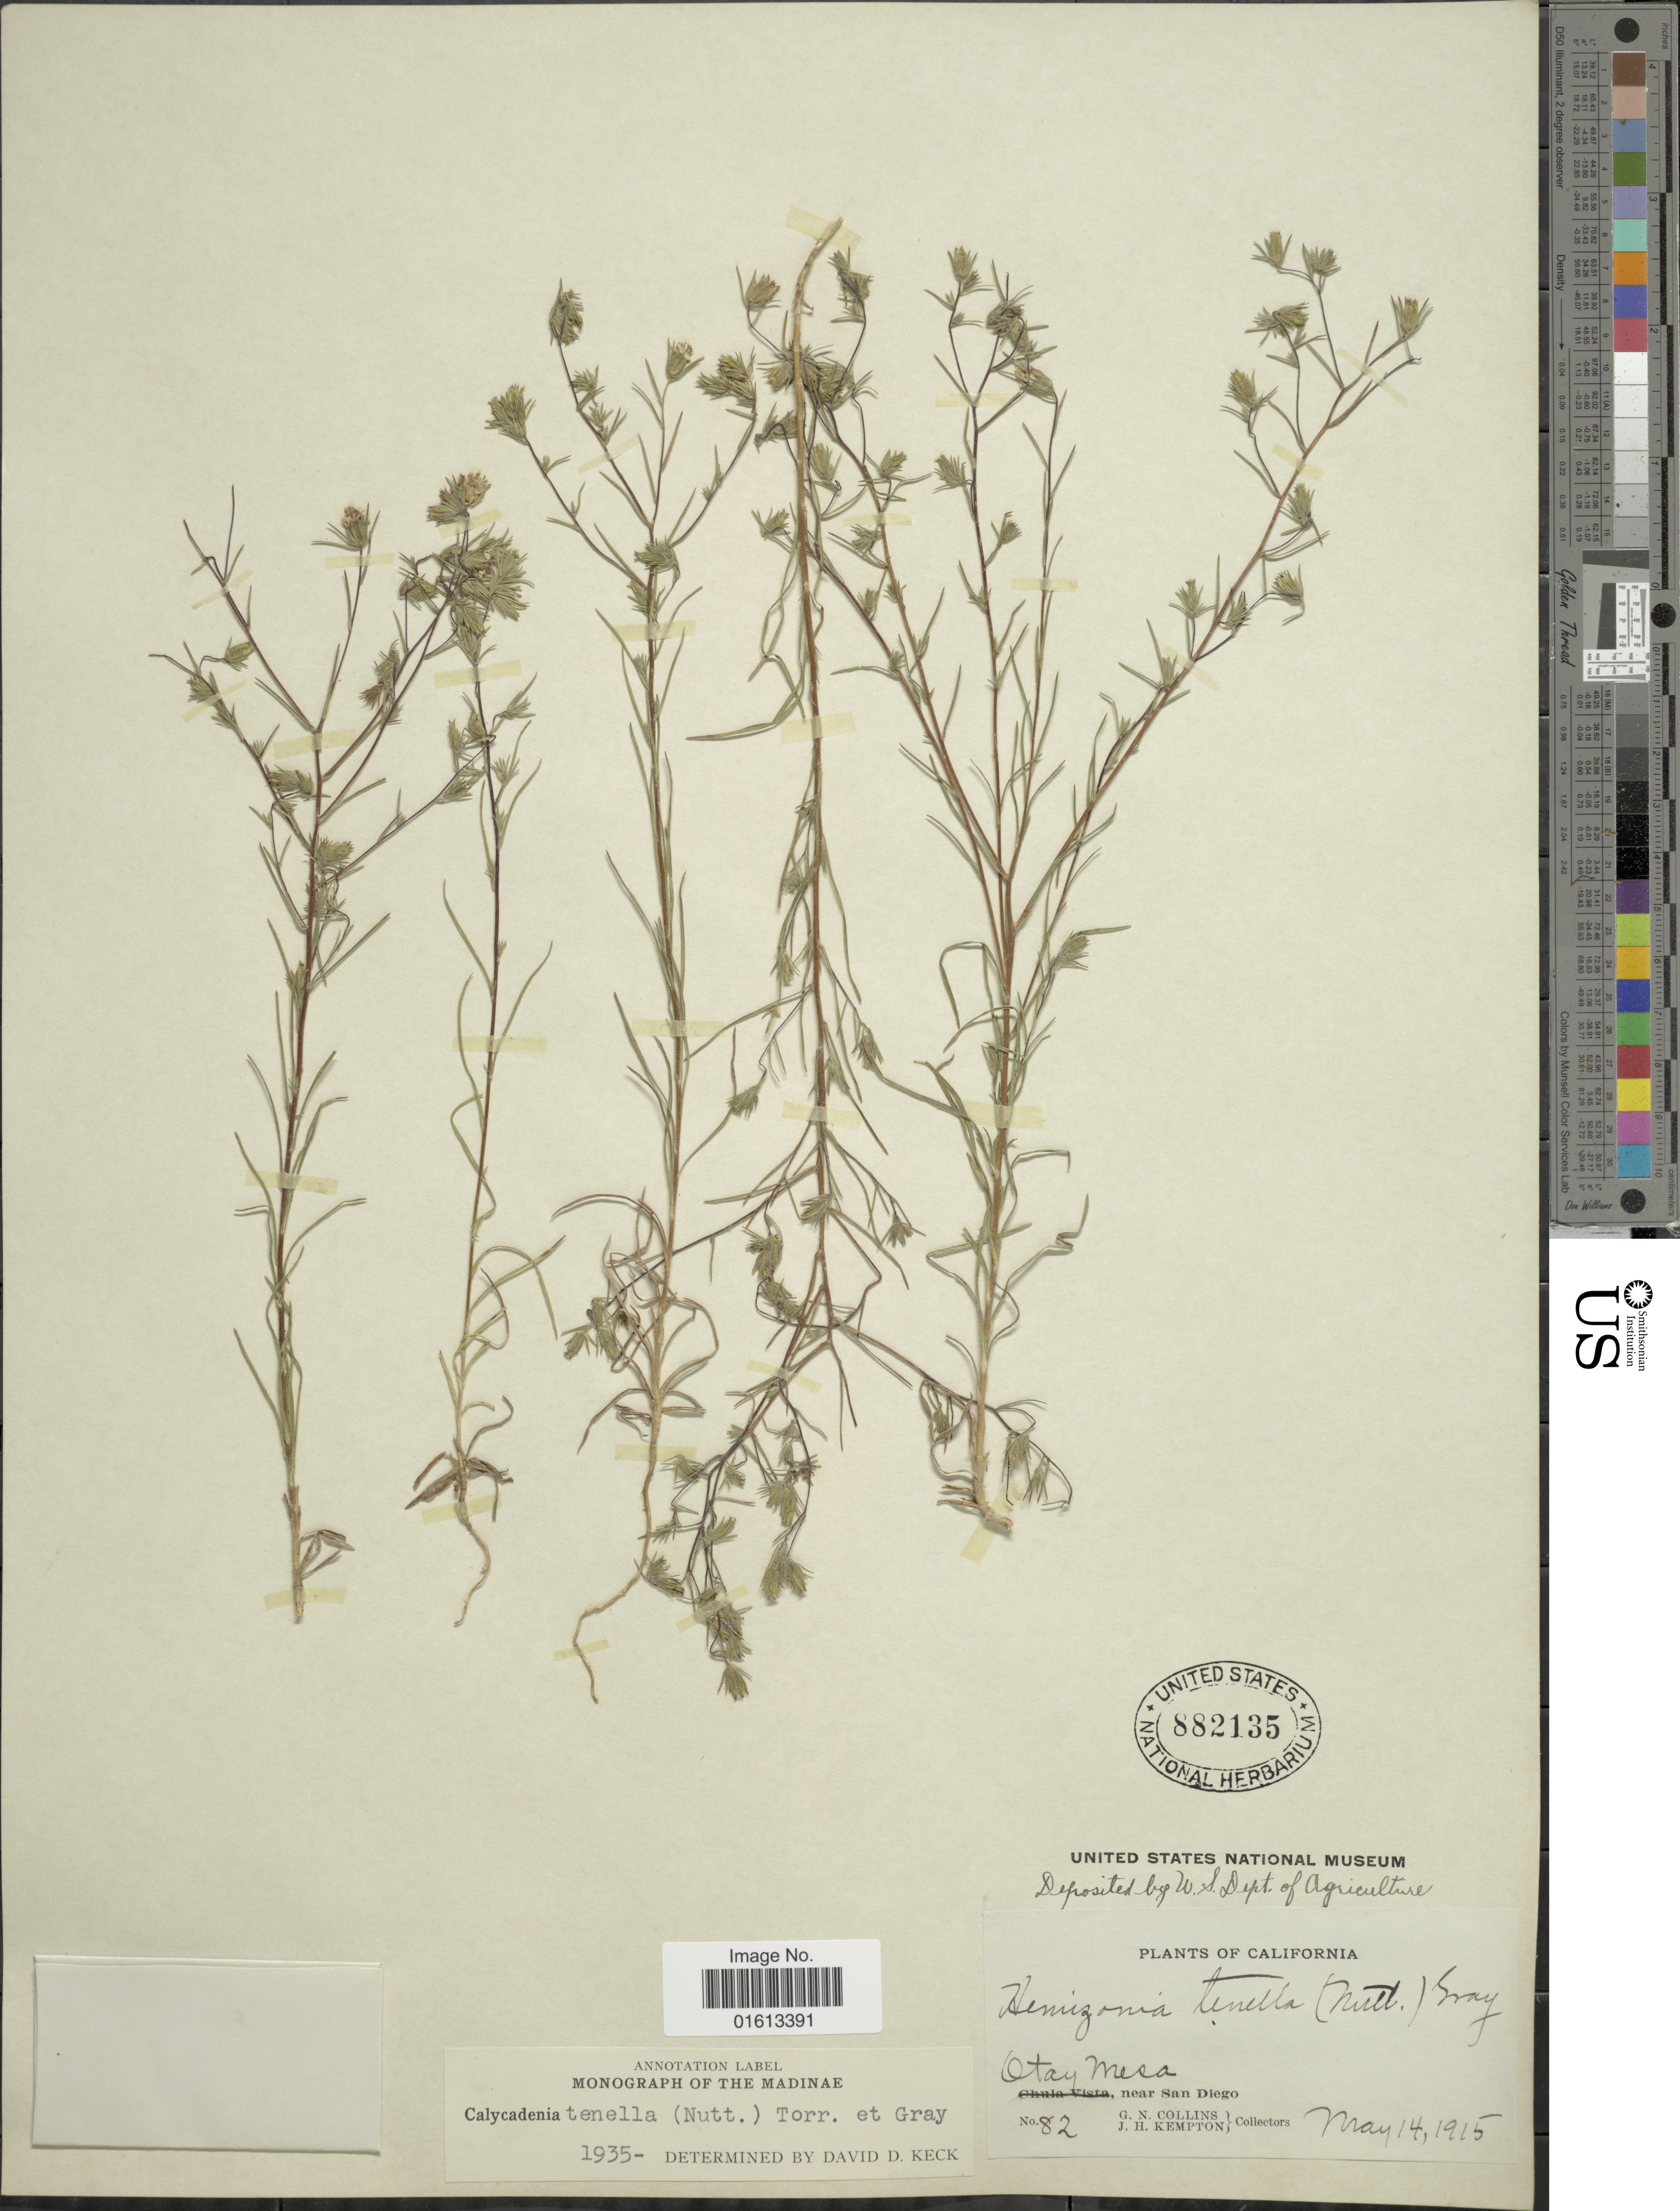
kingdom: Plantae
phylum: Tracheophyta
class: Magnoliopsida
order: Asterales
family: Asteraceae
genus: Calycadenia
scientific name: Calycadenia tenella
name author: (Nutt.) Torr. & A. Gray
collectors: G. Collins & J. H. Kempton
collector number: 82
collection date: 1915-05-14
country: United States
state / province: California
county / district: San Diego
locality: Otay Mesa, near San Diego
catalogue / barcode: US 882135